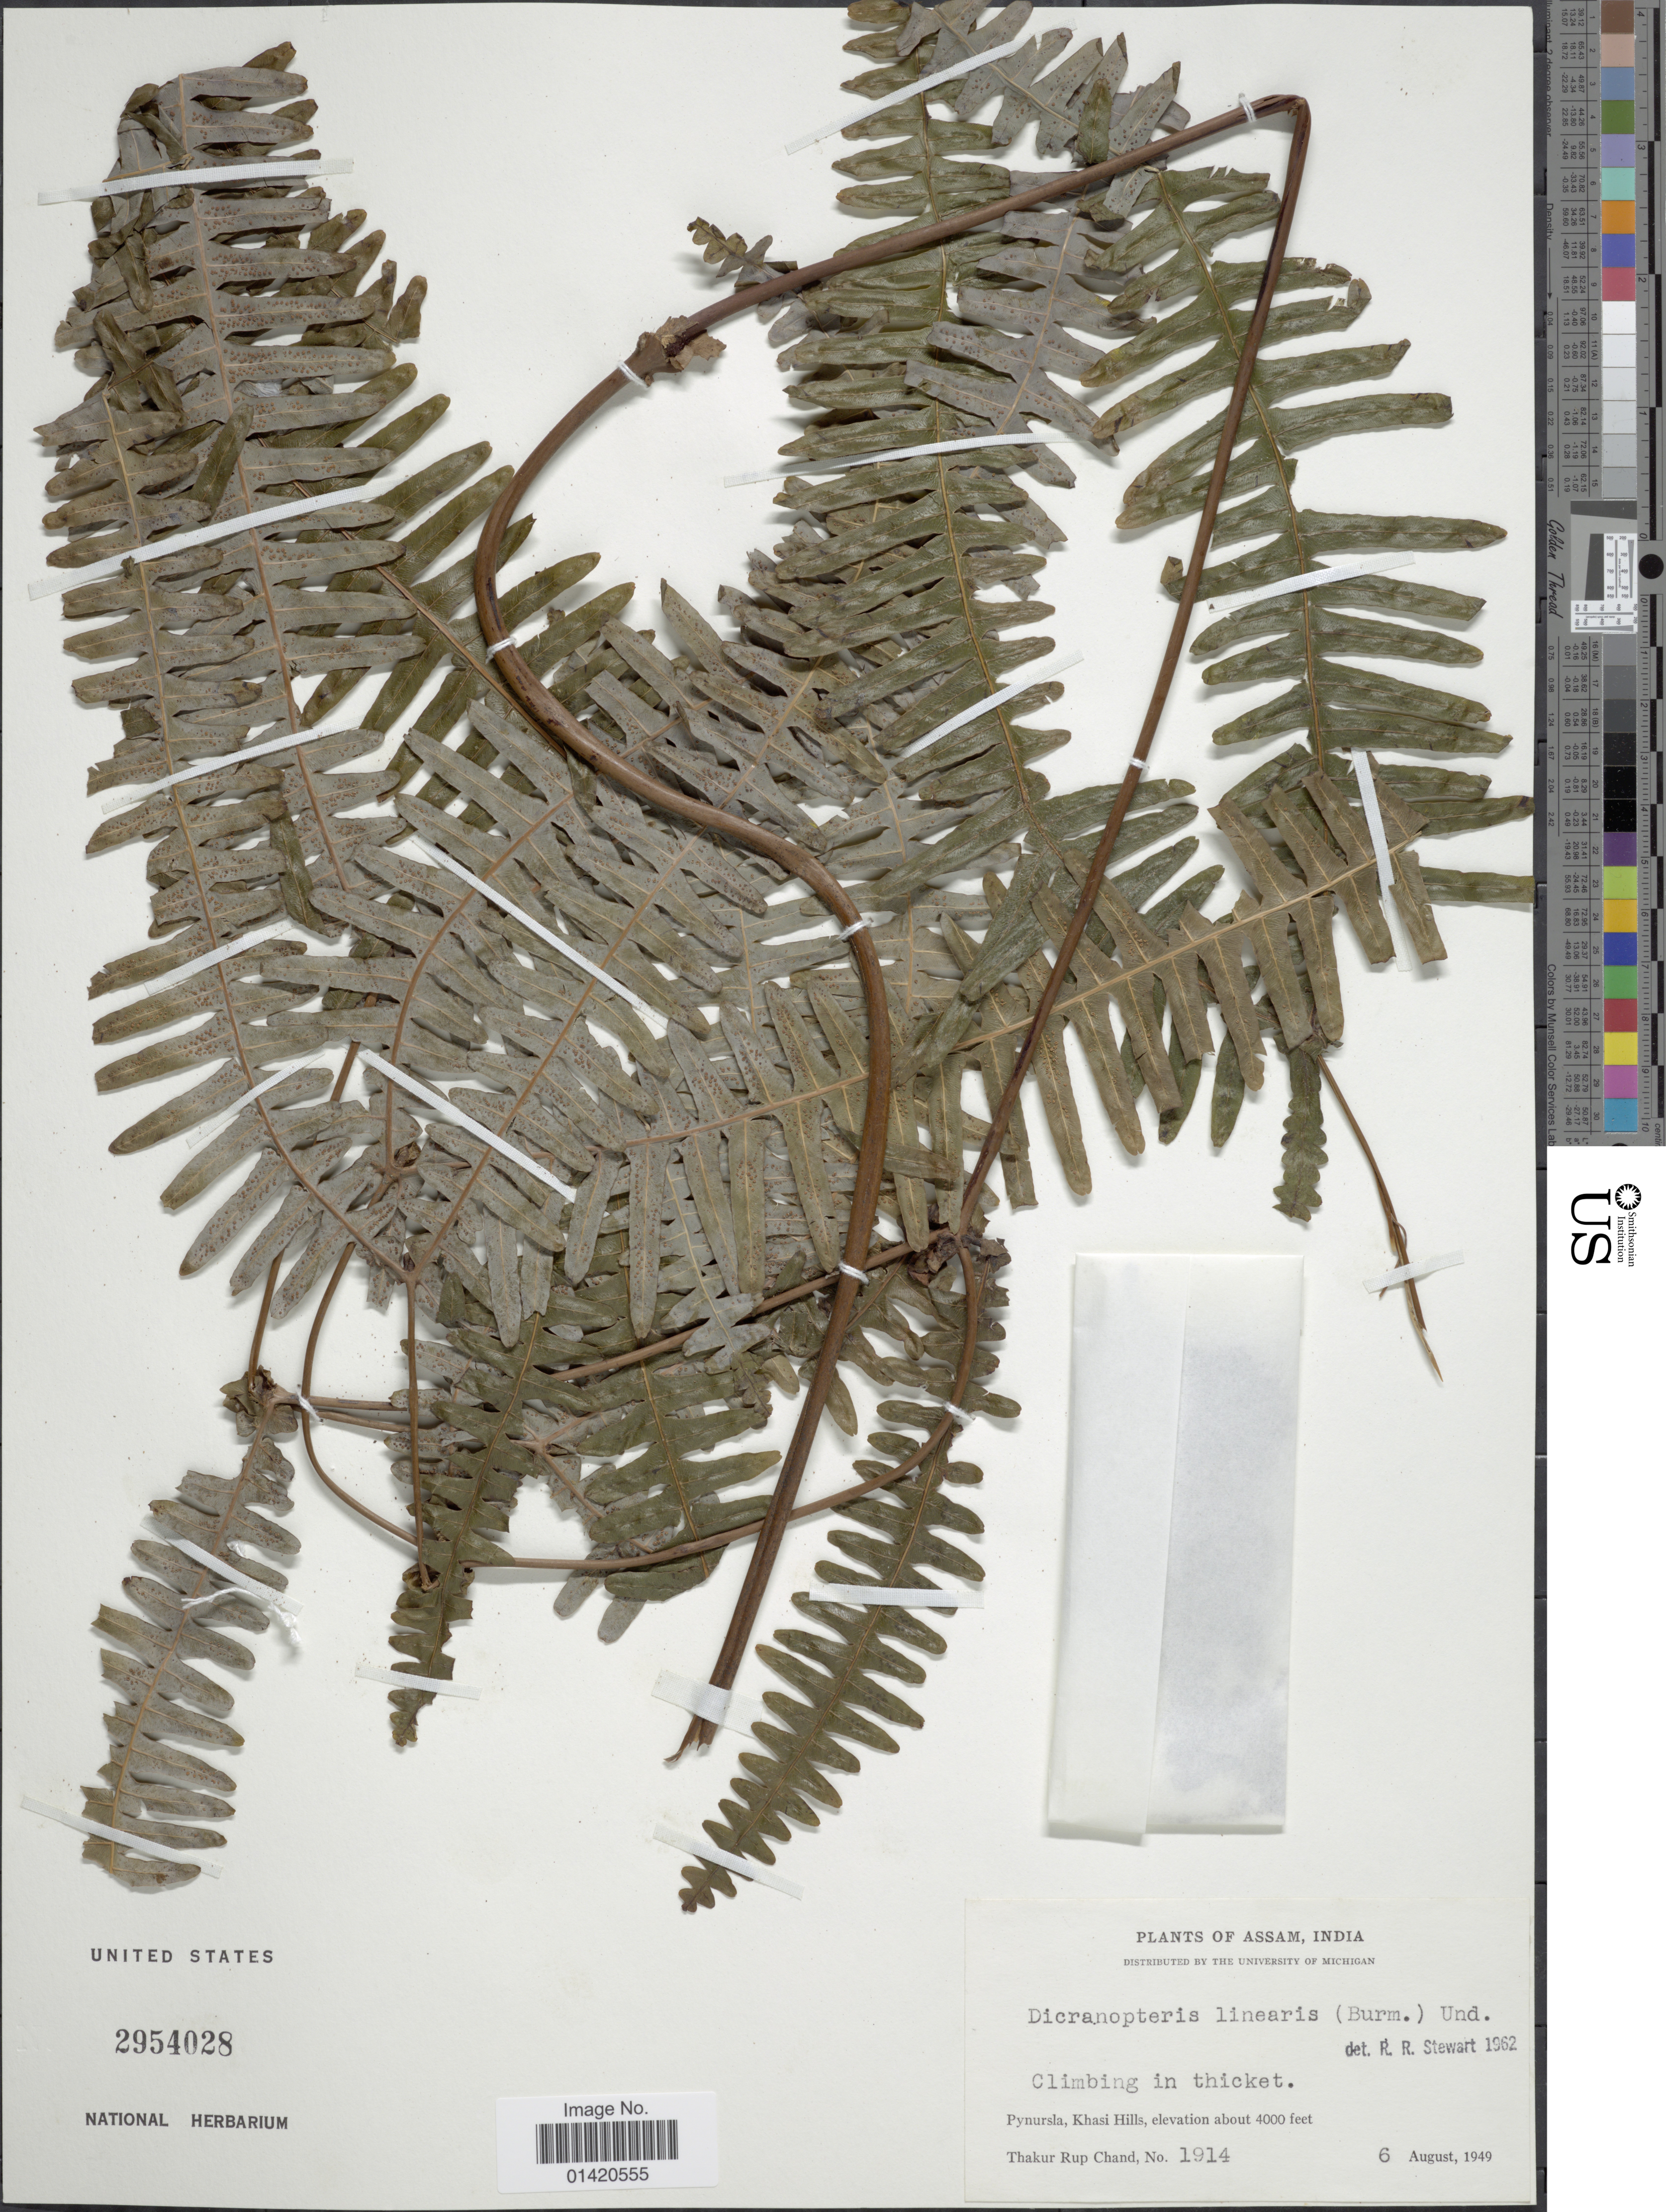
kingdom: Plantae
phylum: Tracheophyta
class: Polypodiopsida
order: Gleicheniales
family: Gleicheniaceae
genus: Dicranopteris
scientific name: Dicranopteris linearis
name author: (Burm. f.) Underw.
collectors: T. R. Chand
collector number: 1914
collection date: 1949-08-06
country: India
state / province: Meghalaya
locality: Pynursla, Khasi Hills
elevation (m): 1219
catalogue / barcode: US 2954028